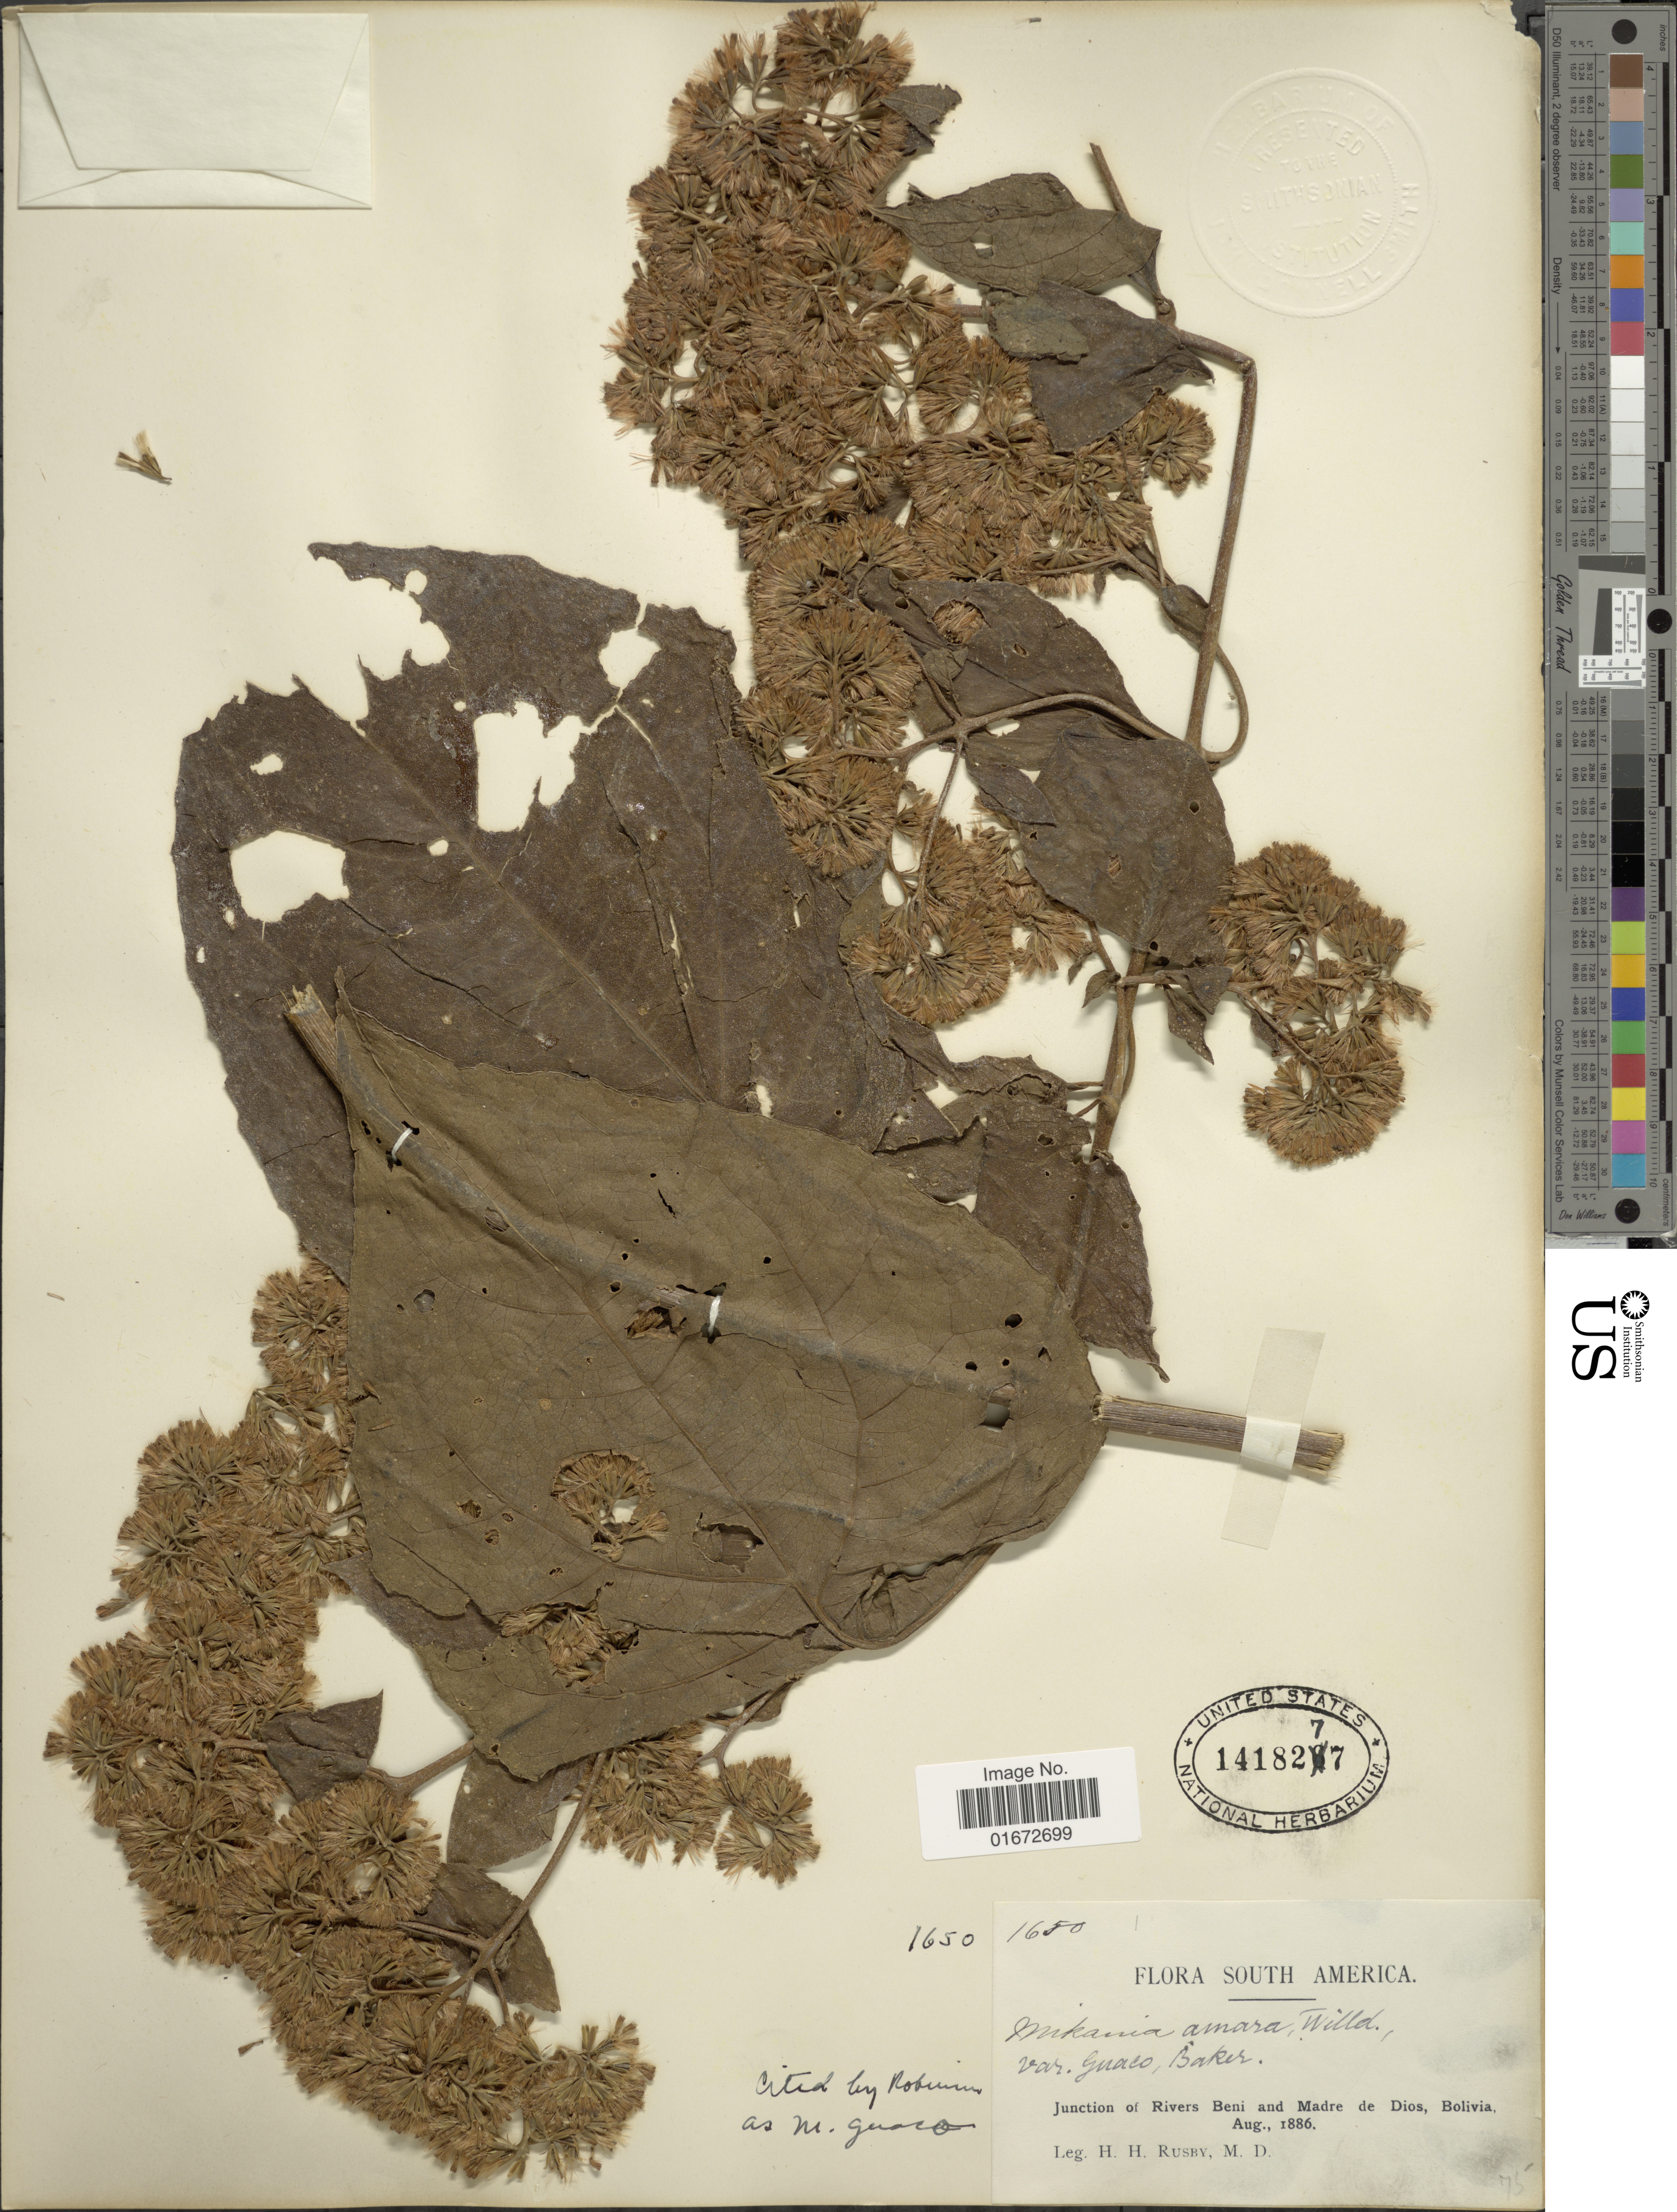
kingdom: Plantae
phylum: Tracheophyta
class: Magnoliopsida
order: Asterales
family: Asteraceae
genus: Mikania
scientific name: Mikania guaco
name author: Humb. & Bonpl.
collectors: H. H. Rusby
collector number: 1650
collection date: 1886-08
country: Bolivia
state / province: Beni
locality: Junction of Rivers Beni and Madre de Dios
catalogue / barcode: US 1418277